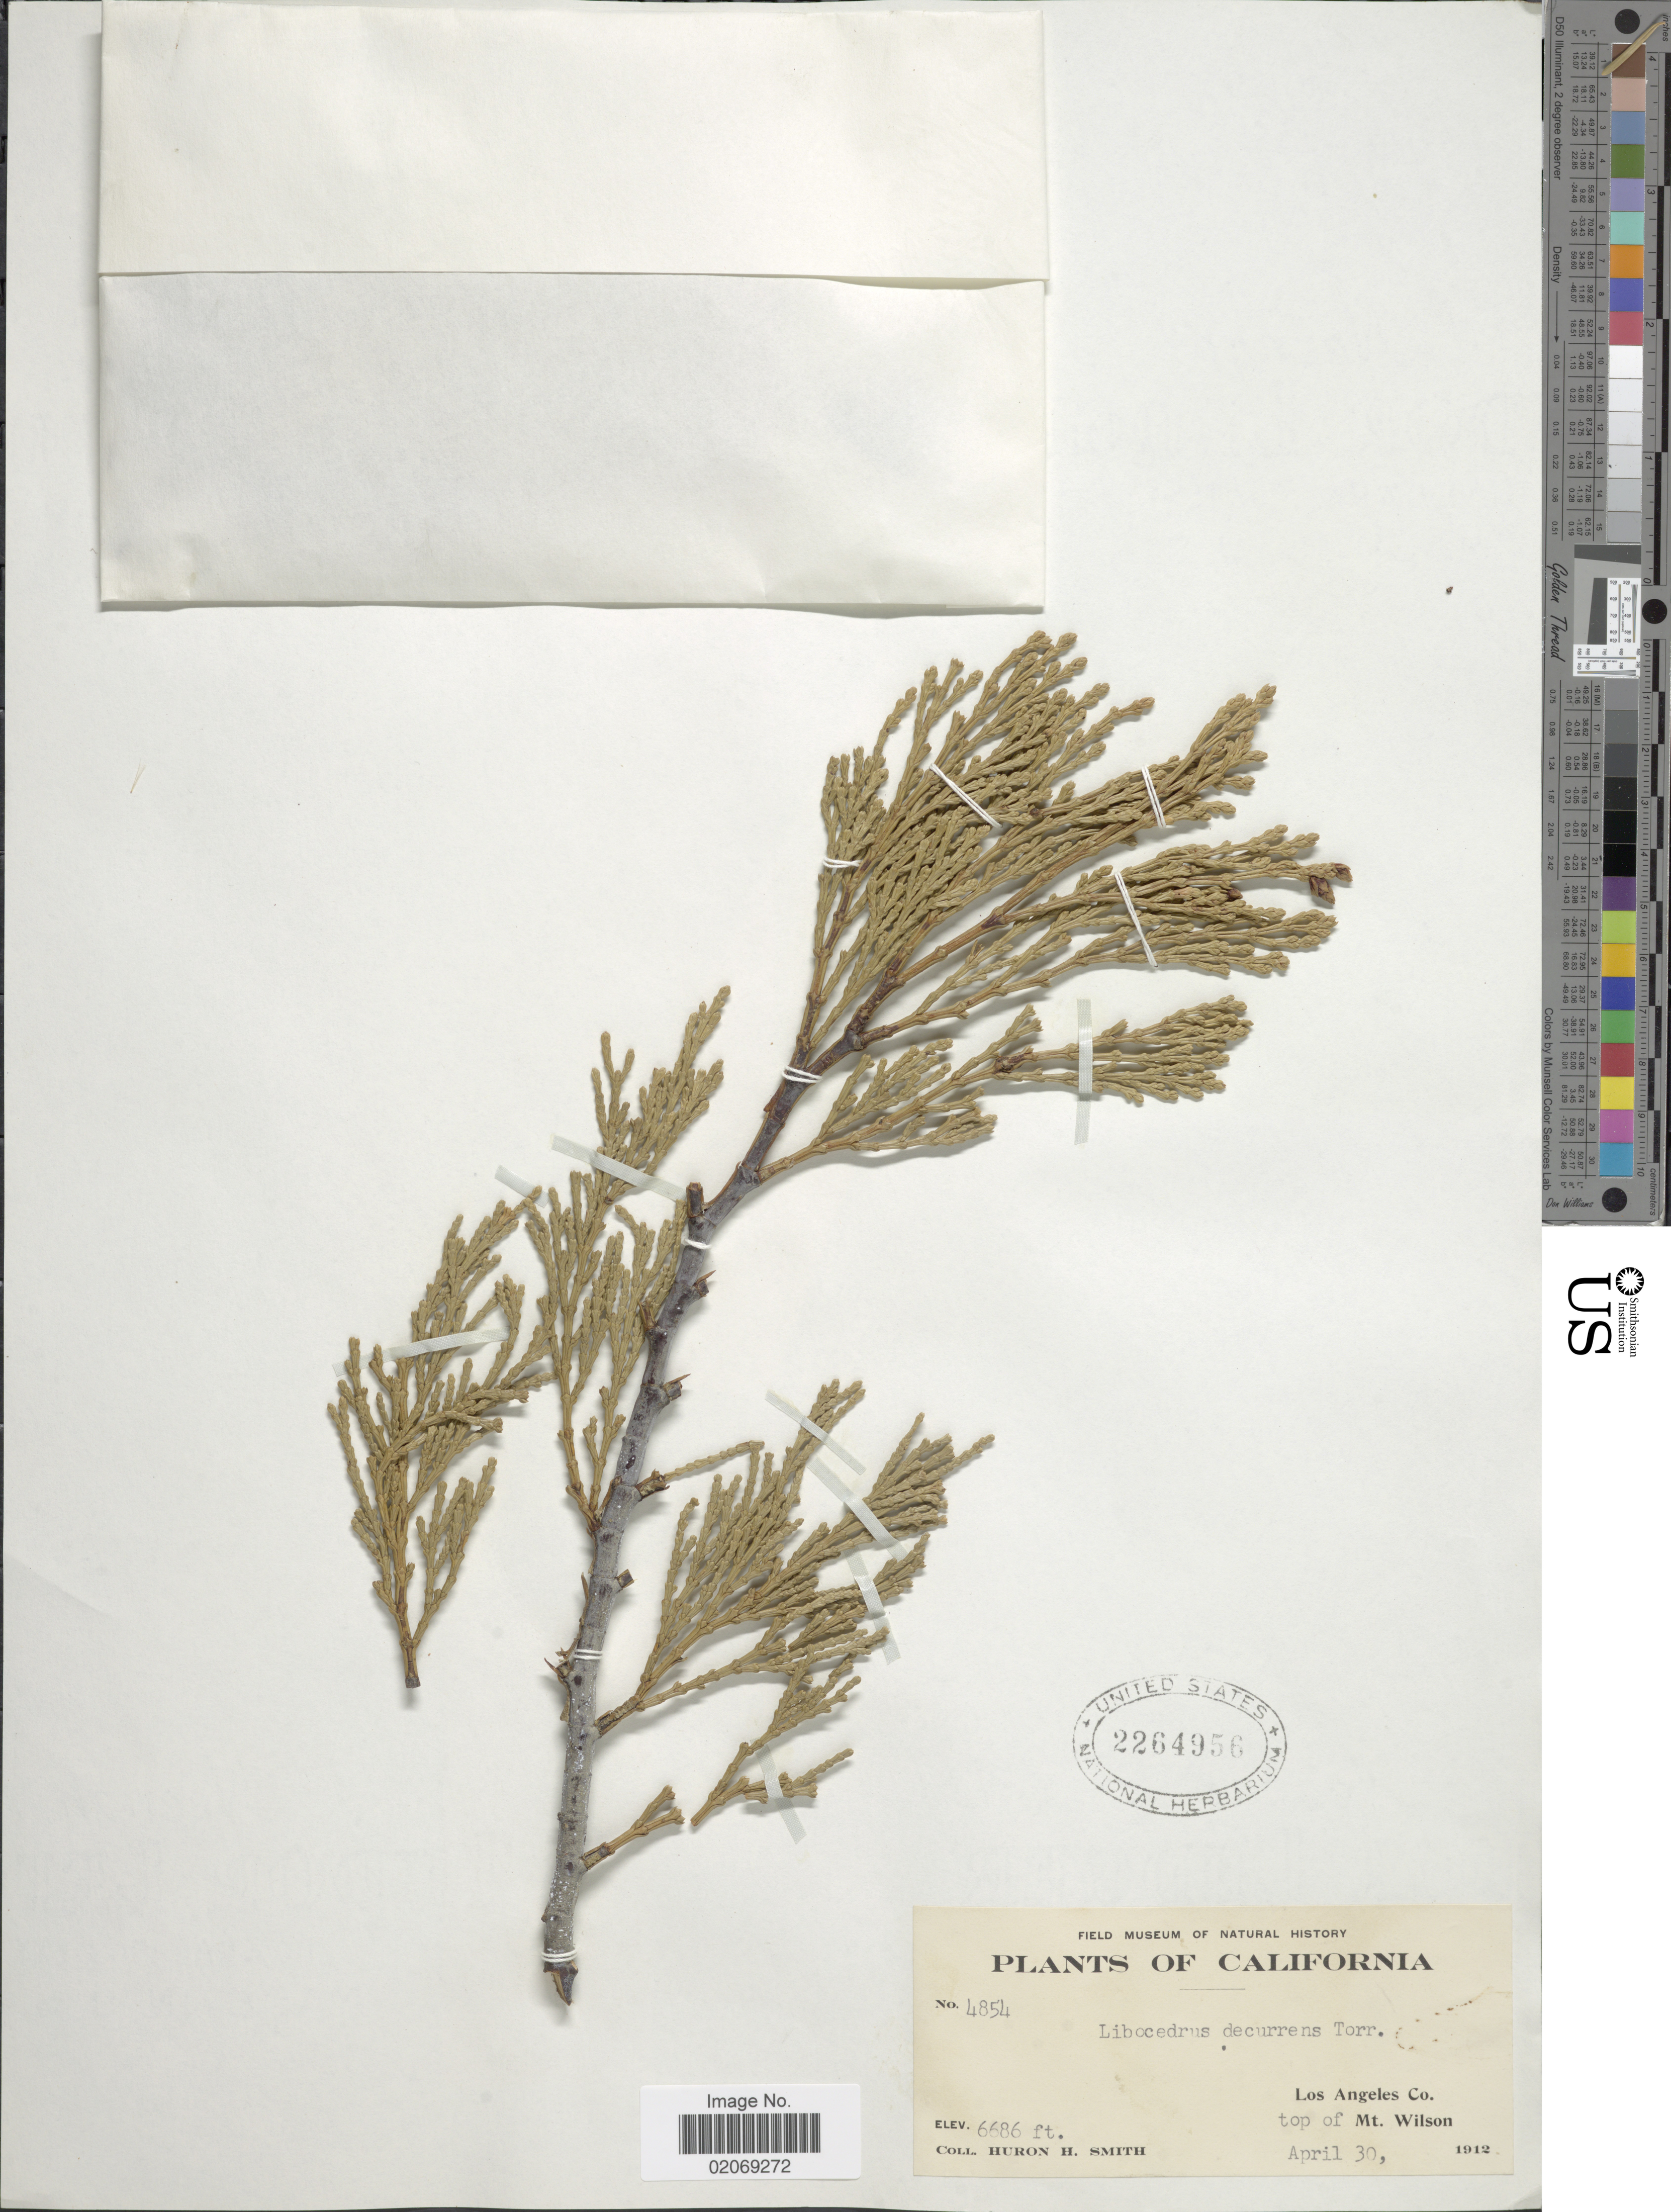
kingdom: Plantae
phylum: Tracheophyta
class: Pinopsida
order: Pinales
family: Cupressaceae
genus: Libocedrus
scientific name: Libocedrus decurrens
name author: Torr.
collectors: Huron H. Smith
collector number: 4854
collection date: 1912-04-30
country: United States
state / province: California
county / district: Los Angeles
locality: Los Angeles Co. top of Mt. Wilson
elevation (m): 2038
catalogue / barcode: US 2264956